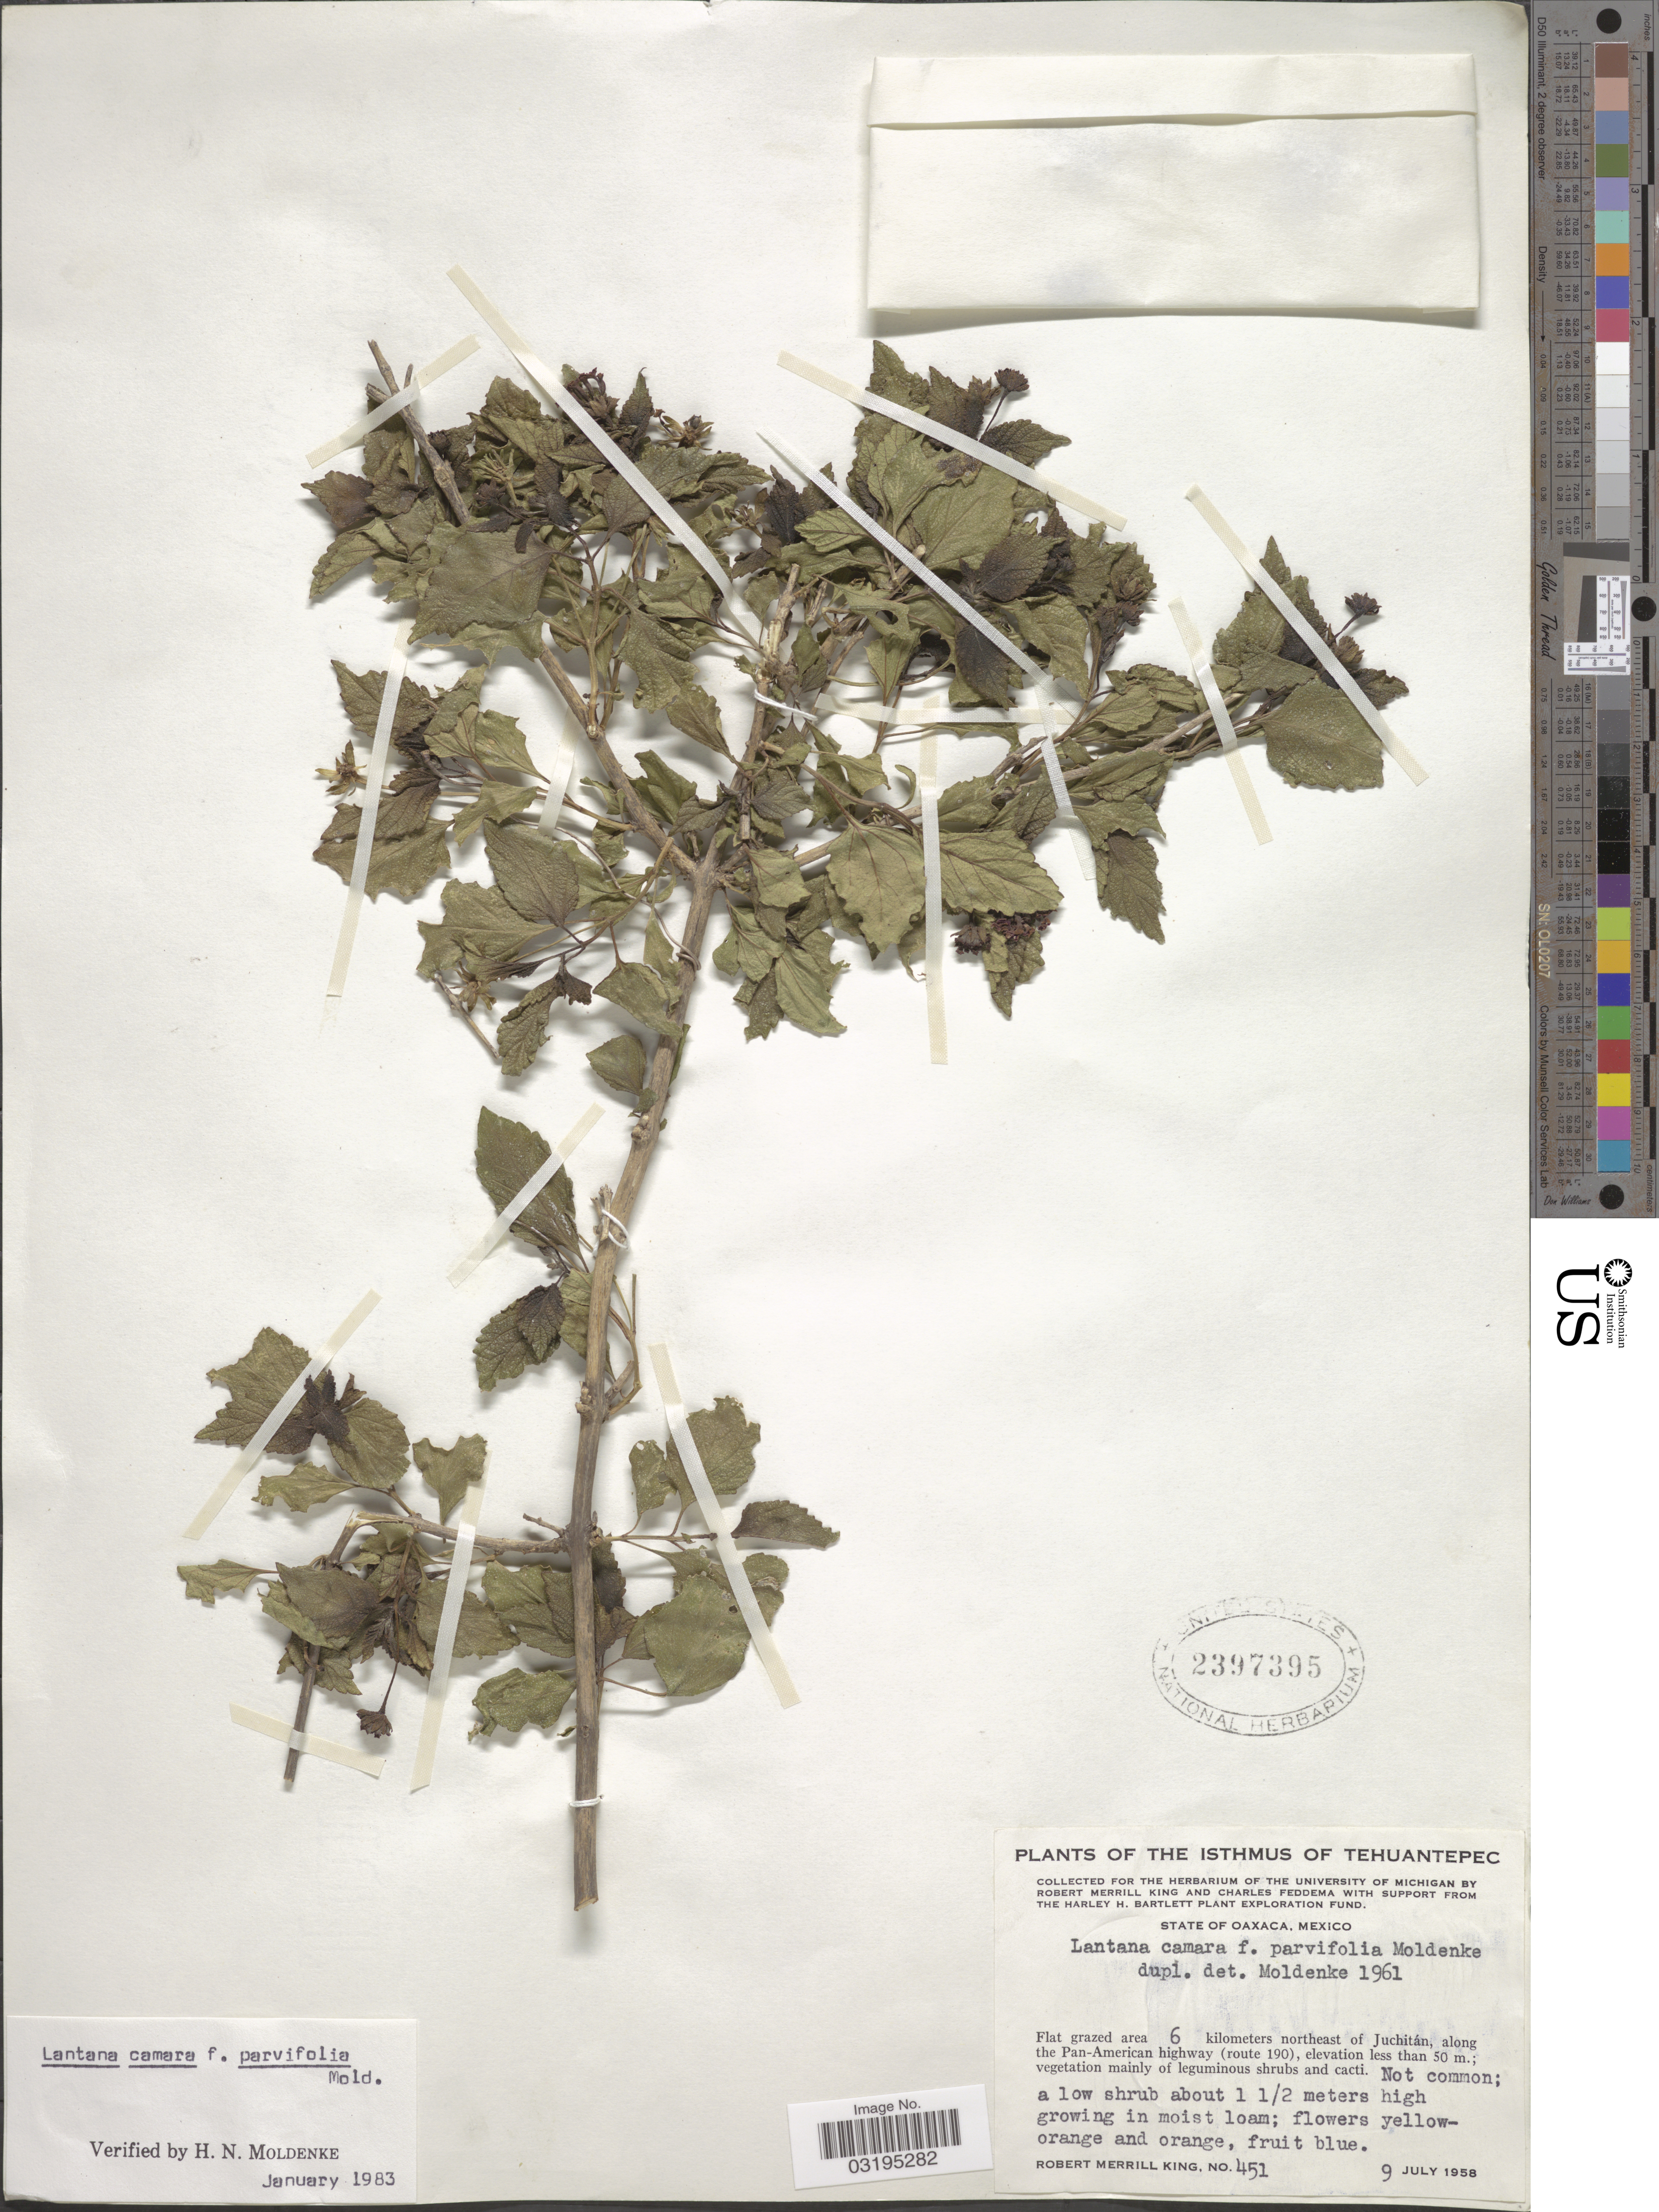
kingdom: Plantae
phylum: Tracheophyta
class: Magnoliopsida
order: Lamiales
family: Verbenaceae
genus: Lantana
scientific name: Lantana camara f. parvifolia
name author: Moldenke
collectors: R. M. King & C. Feddema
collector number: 451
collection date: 1958-07-09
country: Mexico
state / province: Oaxaca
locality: Isthmus of Tehuantepec. 6 kilometers northeast of Juchitán, along the Pan-American highway (route 190).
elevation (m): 50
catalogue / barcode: US 2397395